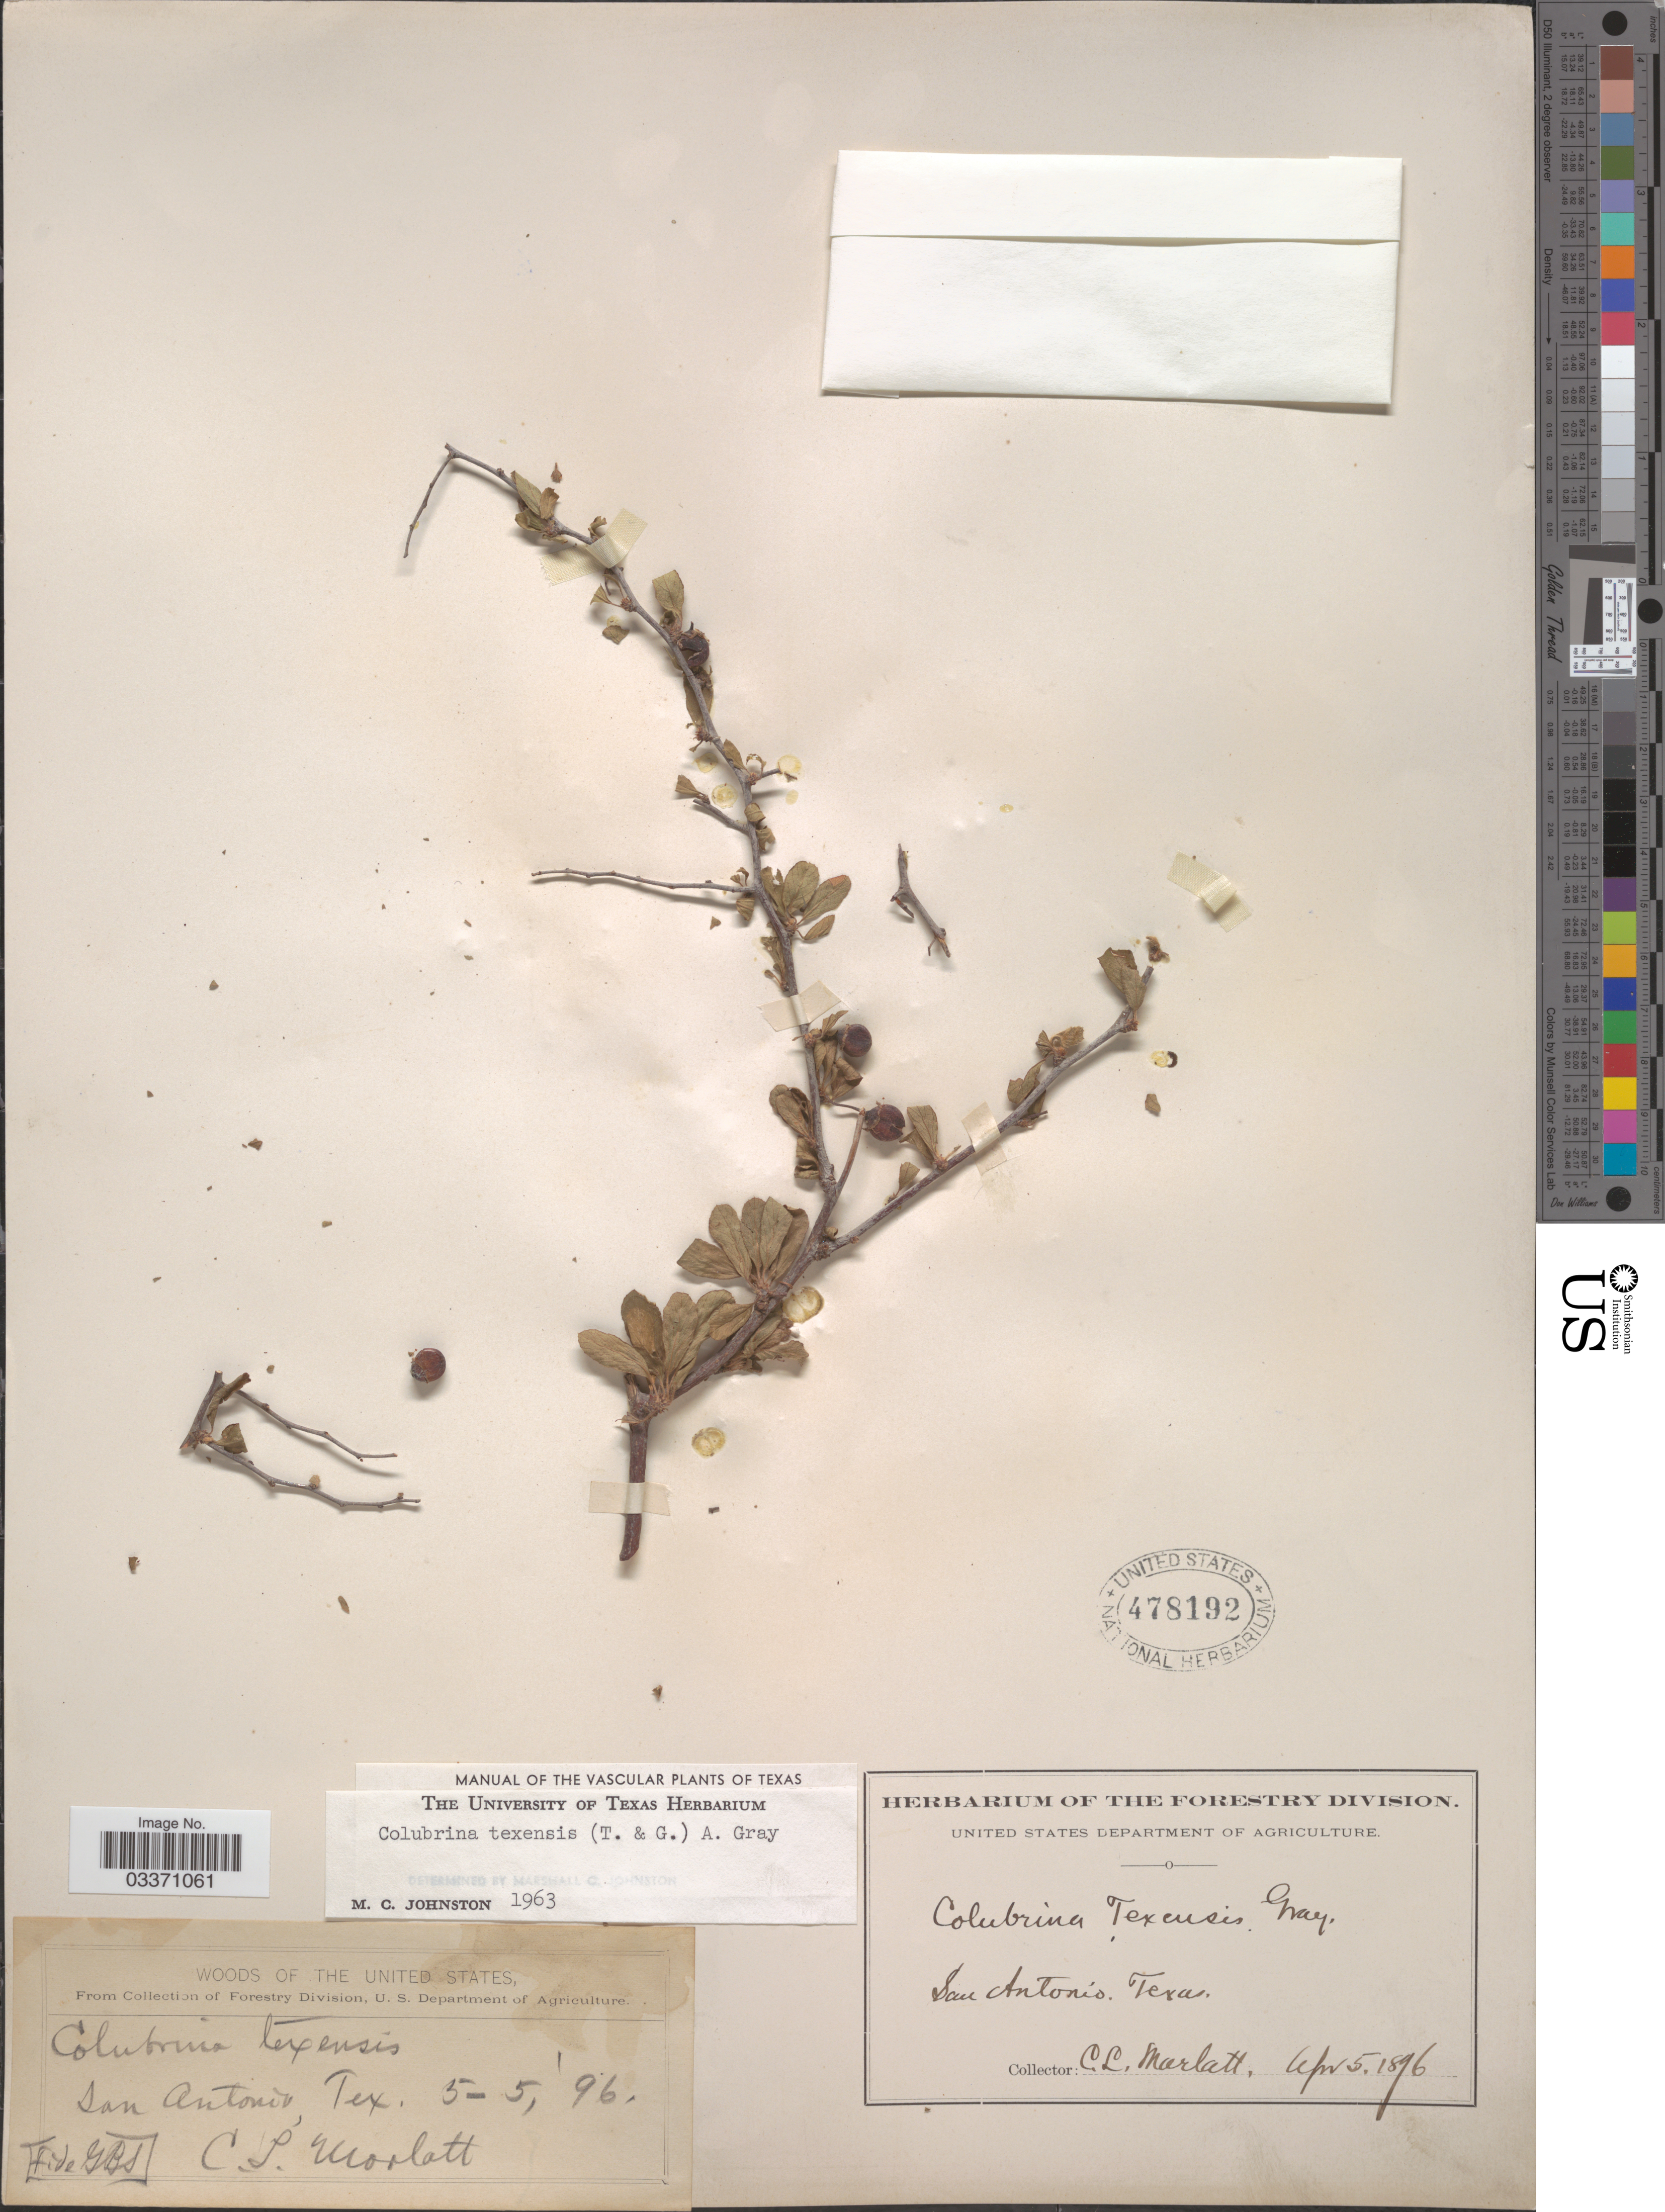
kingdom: Plantae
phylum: Tracheophyta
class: Magnoliopsida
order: Rosales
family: Rhamnaceae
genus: Colubrina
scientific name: Colubrina texensis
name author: (Torr. & A. Gray) A. Gray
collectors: C. Marlatt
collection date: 1896-04-05/1896-05-05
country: United States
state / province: Texas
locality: San Antonio.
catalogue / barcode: US 478192